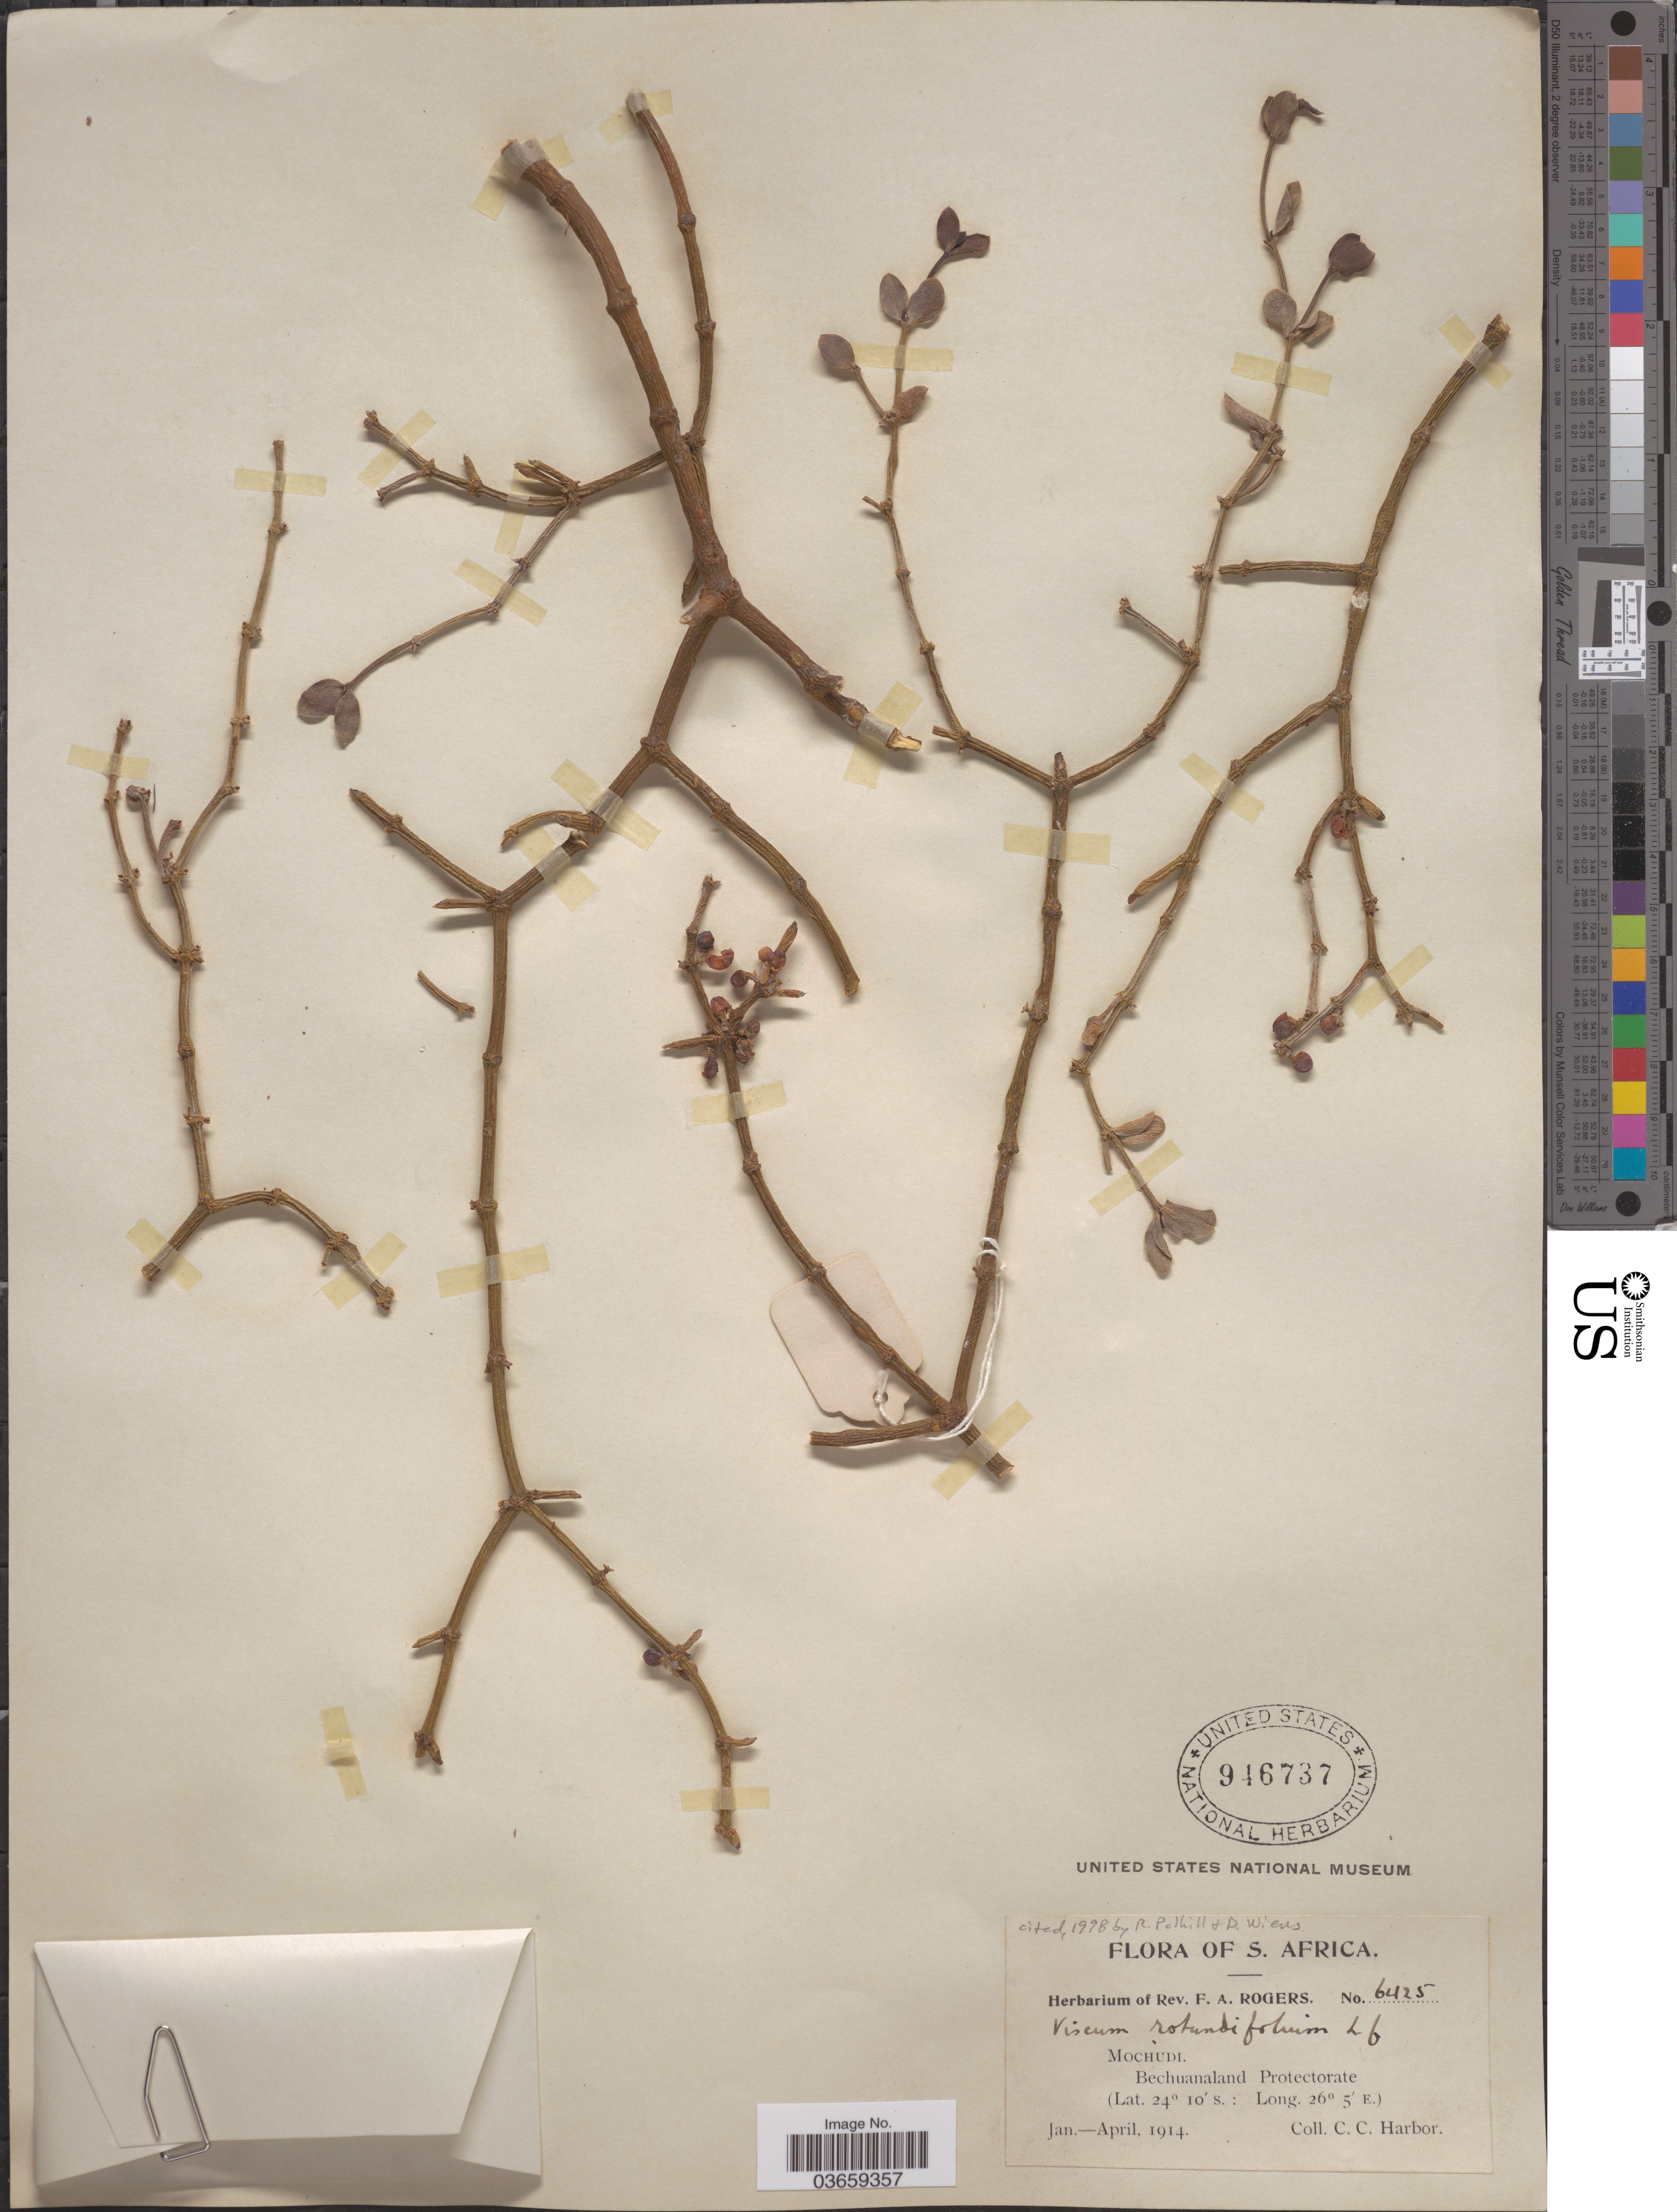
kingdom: Plantae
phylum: Tracheophyta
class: Magnoliopsida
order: Santalales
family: Viscaceae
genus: Viscum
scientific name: Viscum rotundifolium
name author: L. f.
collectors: C. Harbor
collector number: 6425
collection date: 1914-01/1914-04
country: Botswana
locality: S. Africa. Mochudi. Bechuanaland Protectorate.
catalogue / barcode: US 946737